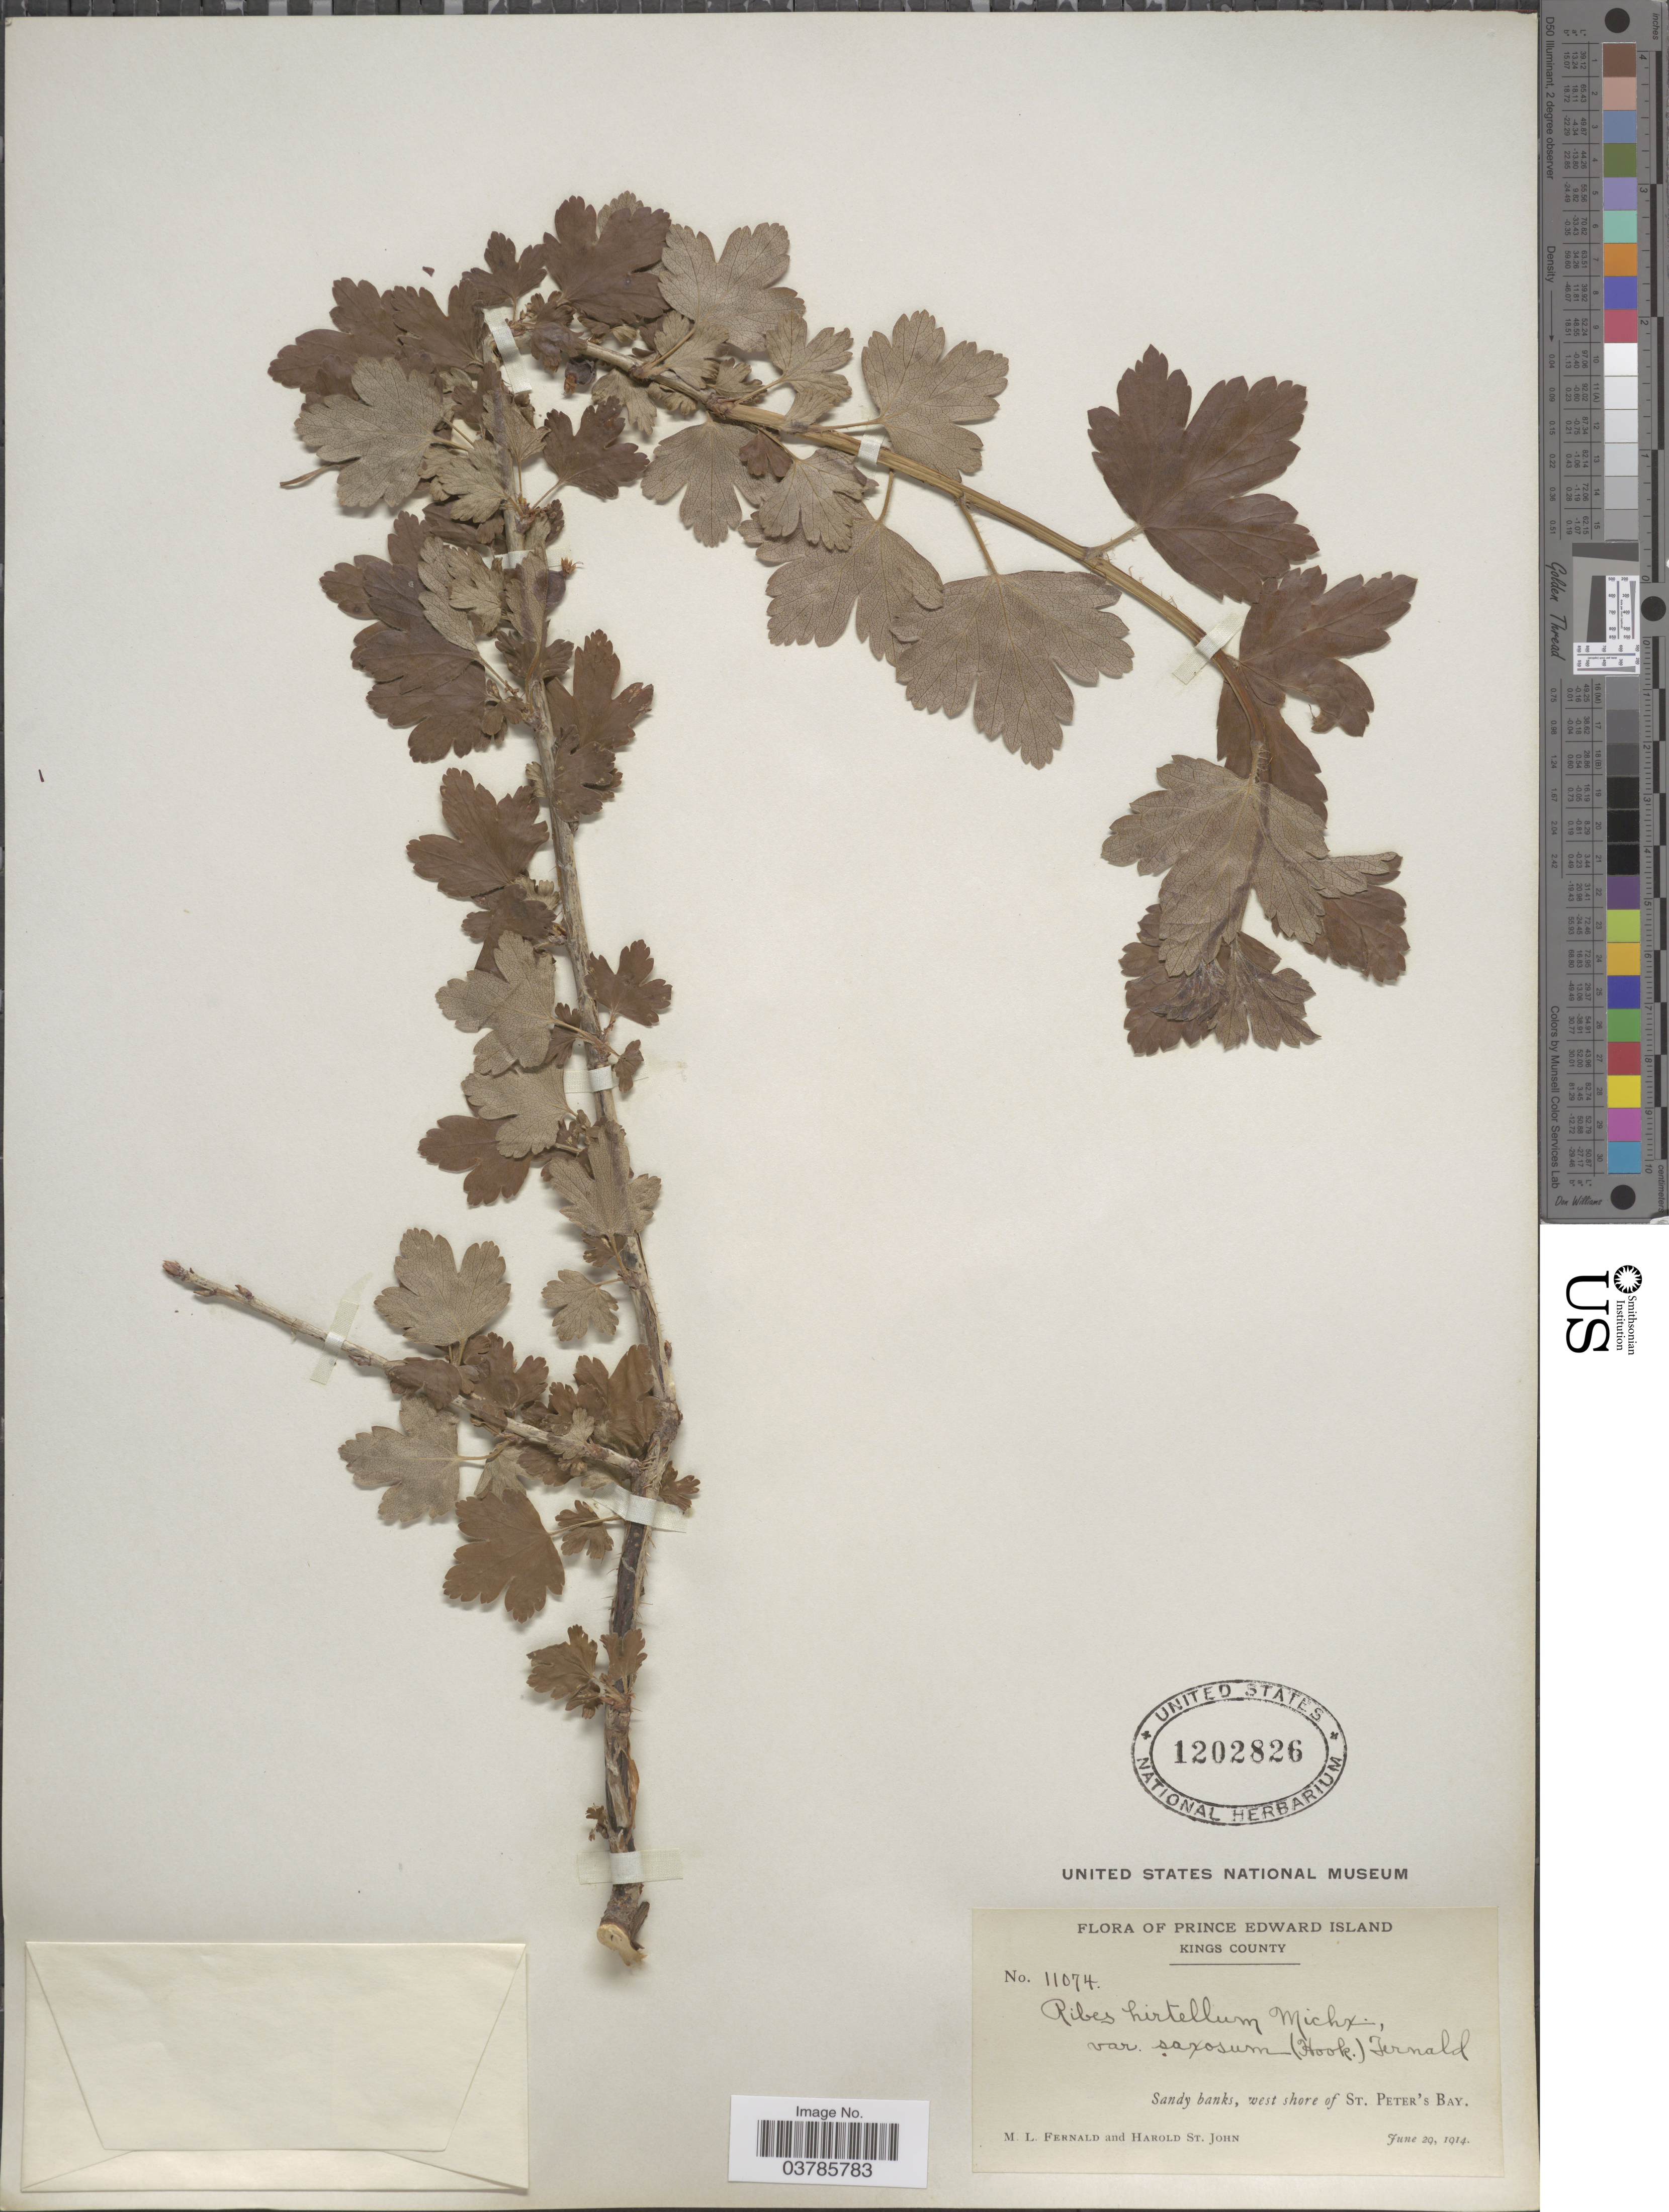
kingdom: Plantae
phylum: Tracheophyta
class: Magnoliopsida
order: Saxifragales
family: Grossulariaceae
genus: Ribes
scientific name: Ribes hirtellum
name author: Michx.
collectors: M. L. Fernald & H. St. John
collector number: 11074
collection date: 1914-06-20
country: Canada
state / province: Prince Edward Island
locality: Kings County. Sandy banks, west shore of St. Peter's Bay.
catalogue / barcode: US 1202826